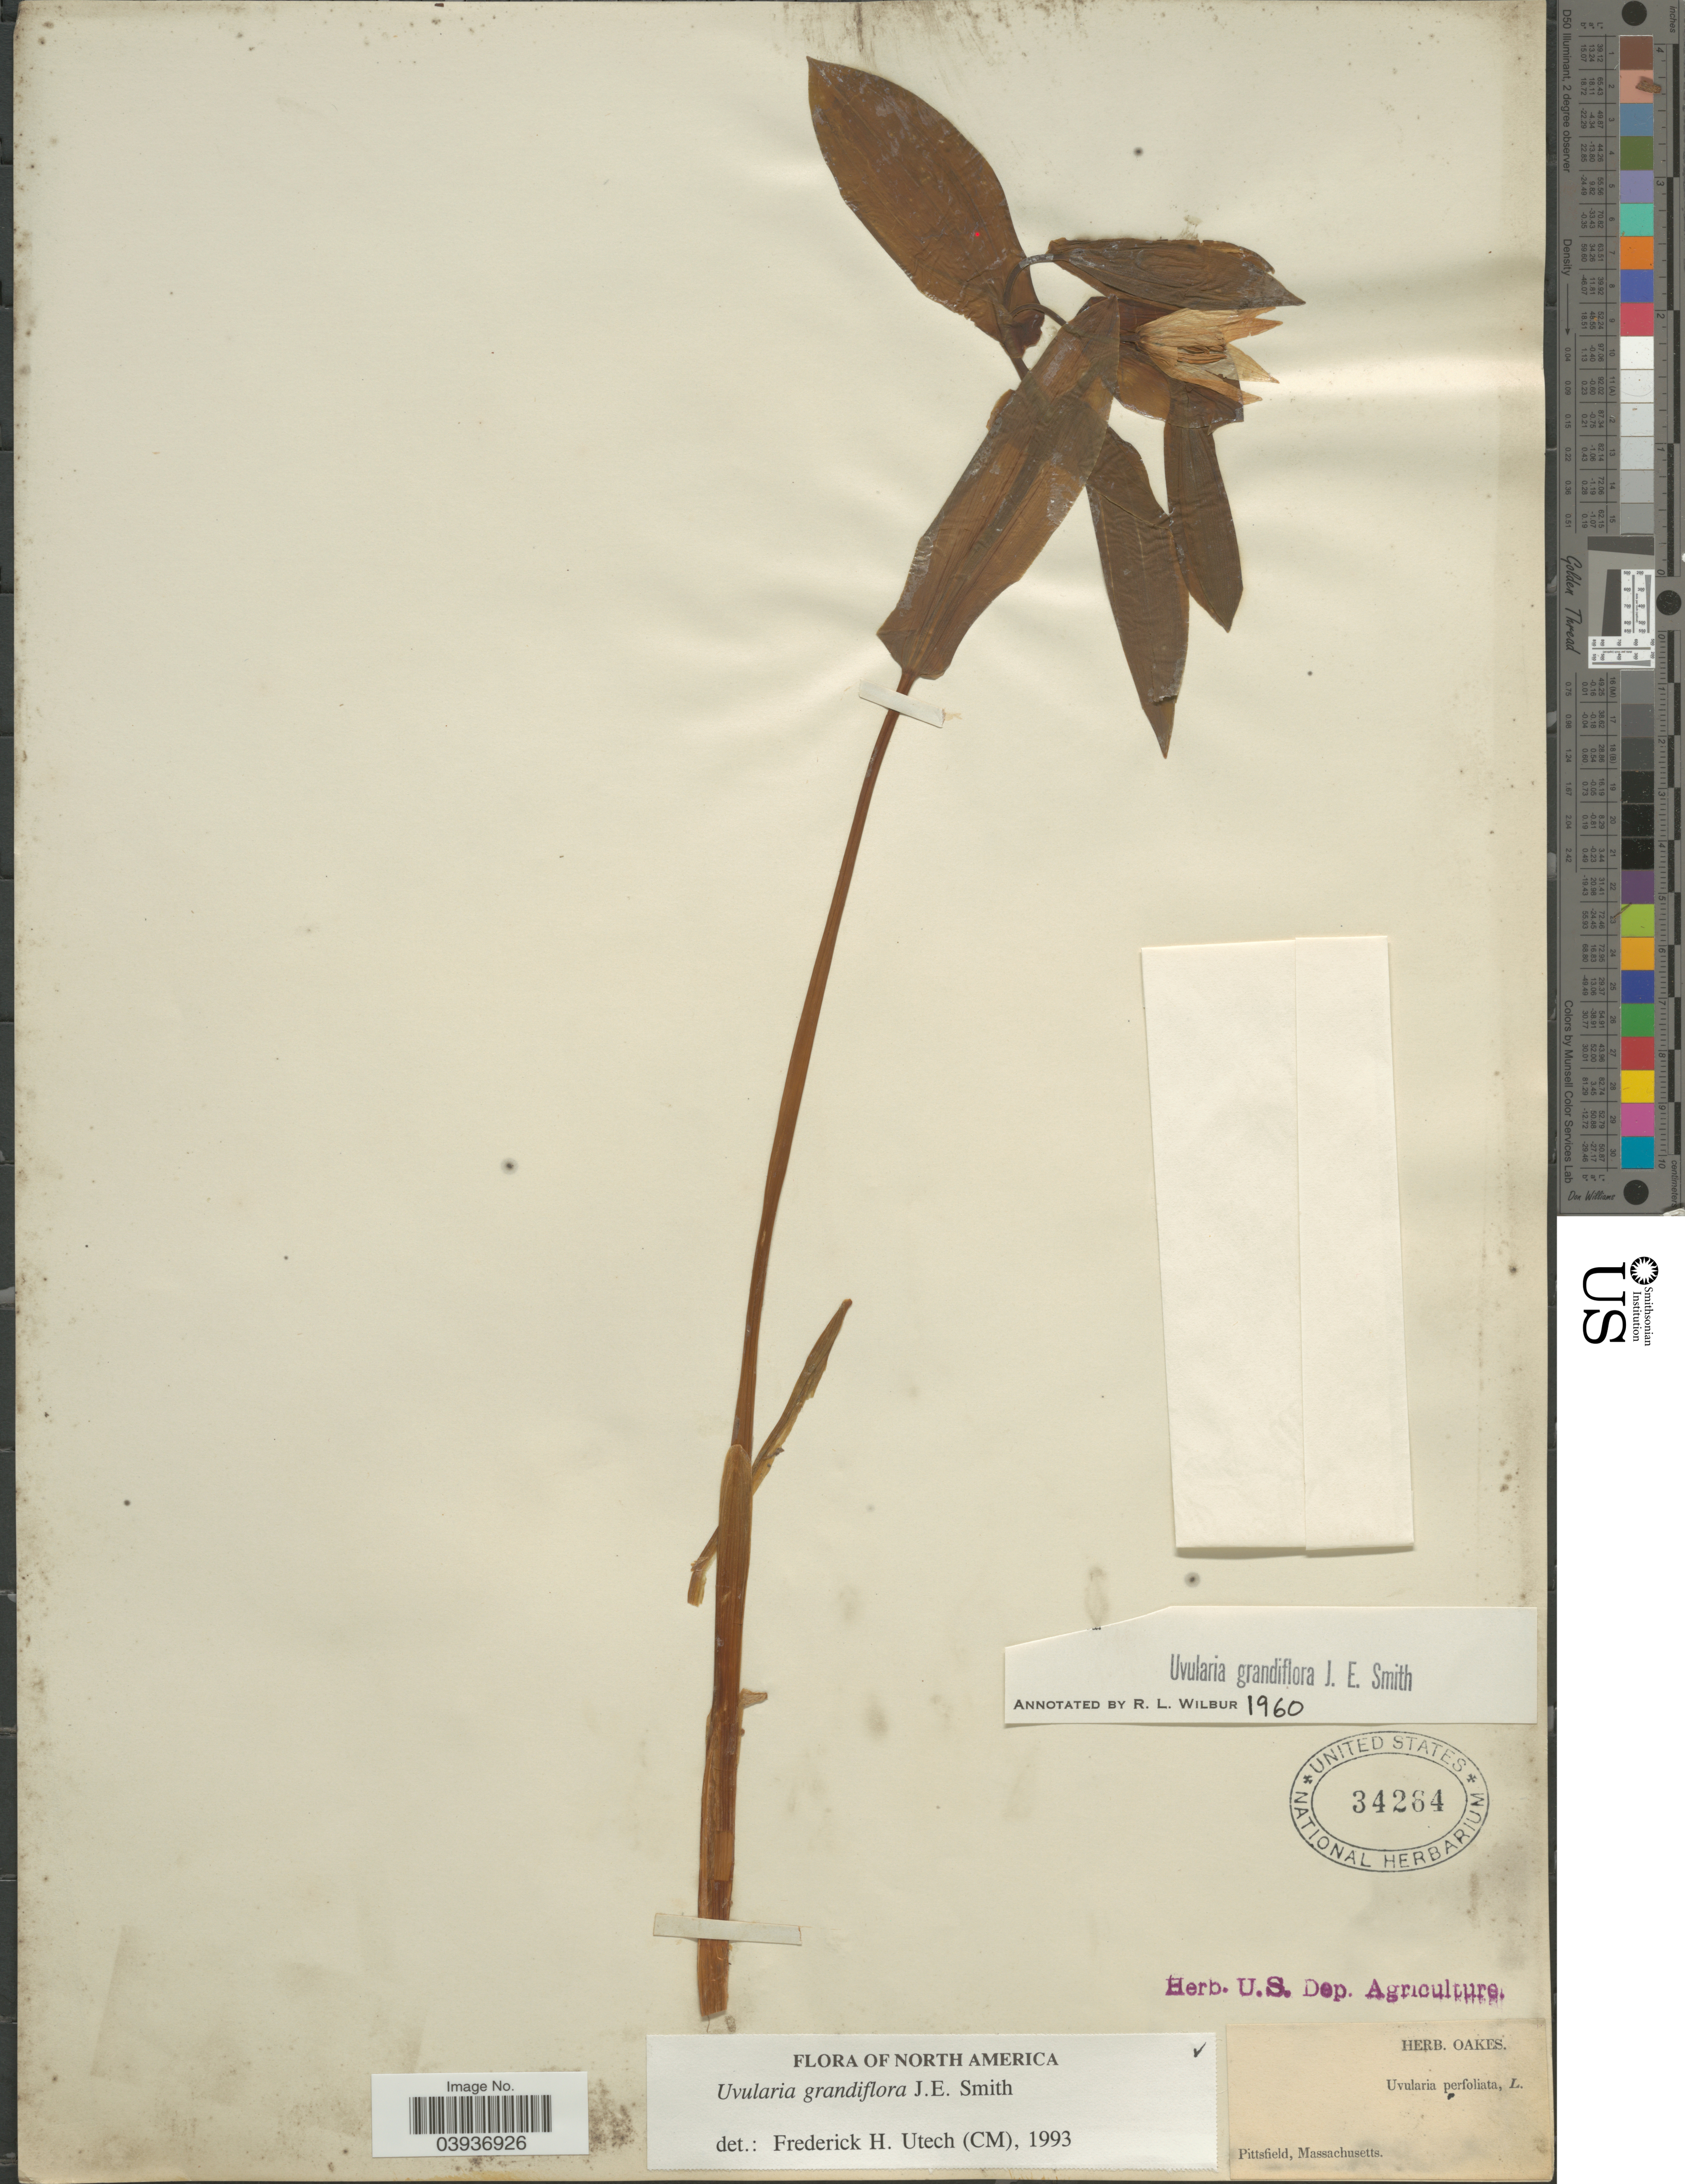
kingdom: Plantae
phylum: Tracheophyta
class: Liliopsida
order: Liliales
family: Colchicaceae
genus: Uvularia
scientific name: Uvularia grandiflora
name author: Sm.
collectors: ex herb. Oakes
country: United States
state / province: Massachusetts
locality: Pittsfield.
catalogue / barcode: US 34264